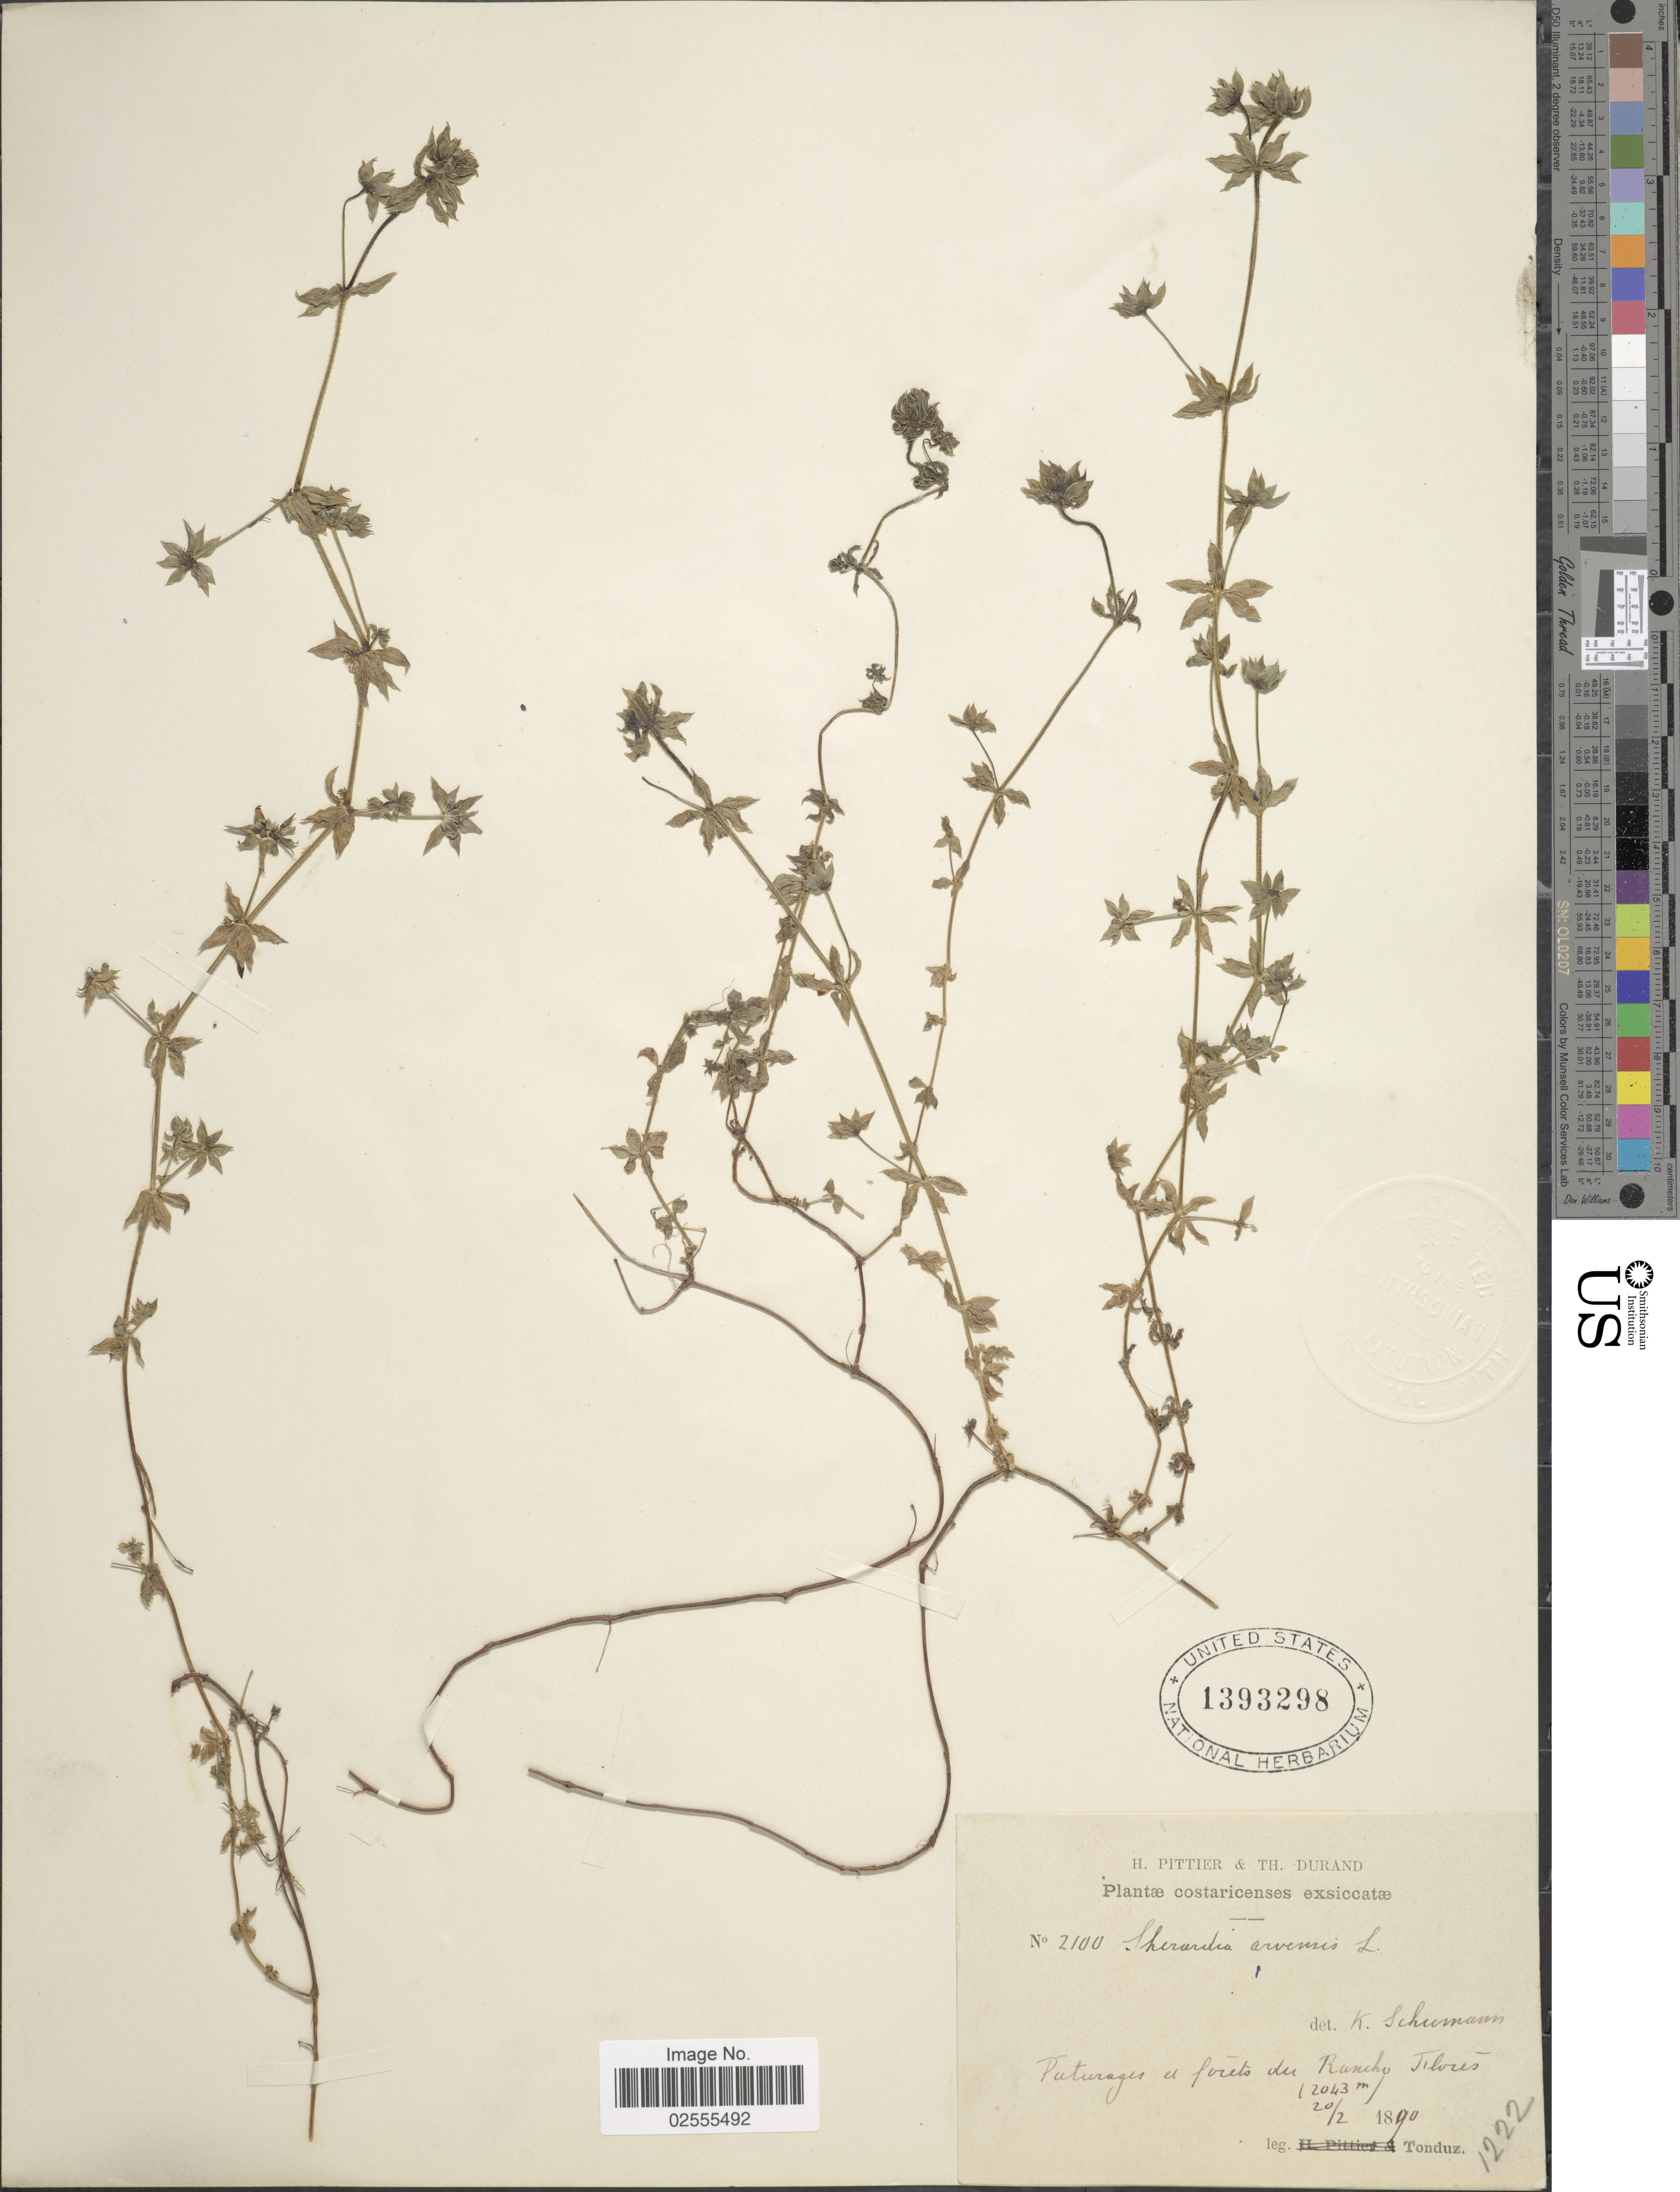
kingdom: Plantae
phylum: Tracheophyta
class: Magnoliopsida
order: Gentianales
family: Rubiaceae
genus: Sherardia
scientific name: Sherardia arvensis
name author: L.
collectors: A. Tonduz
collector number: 2100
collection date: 1890-02-20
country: Costa Rica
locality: Paturages a forets du Rancho Flores.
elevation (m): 2043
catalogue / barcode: US 1393298